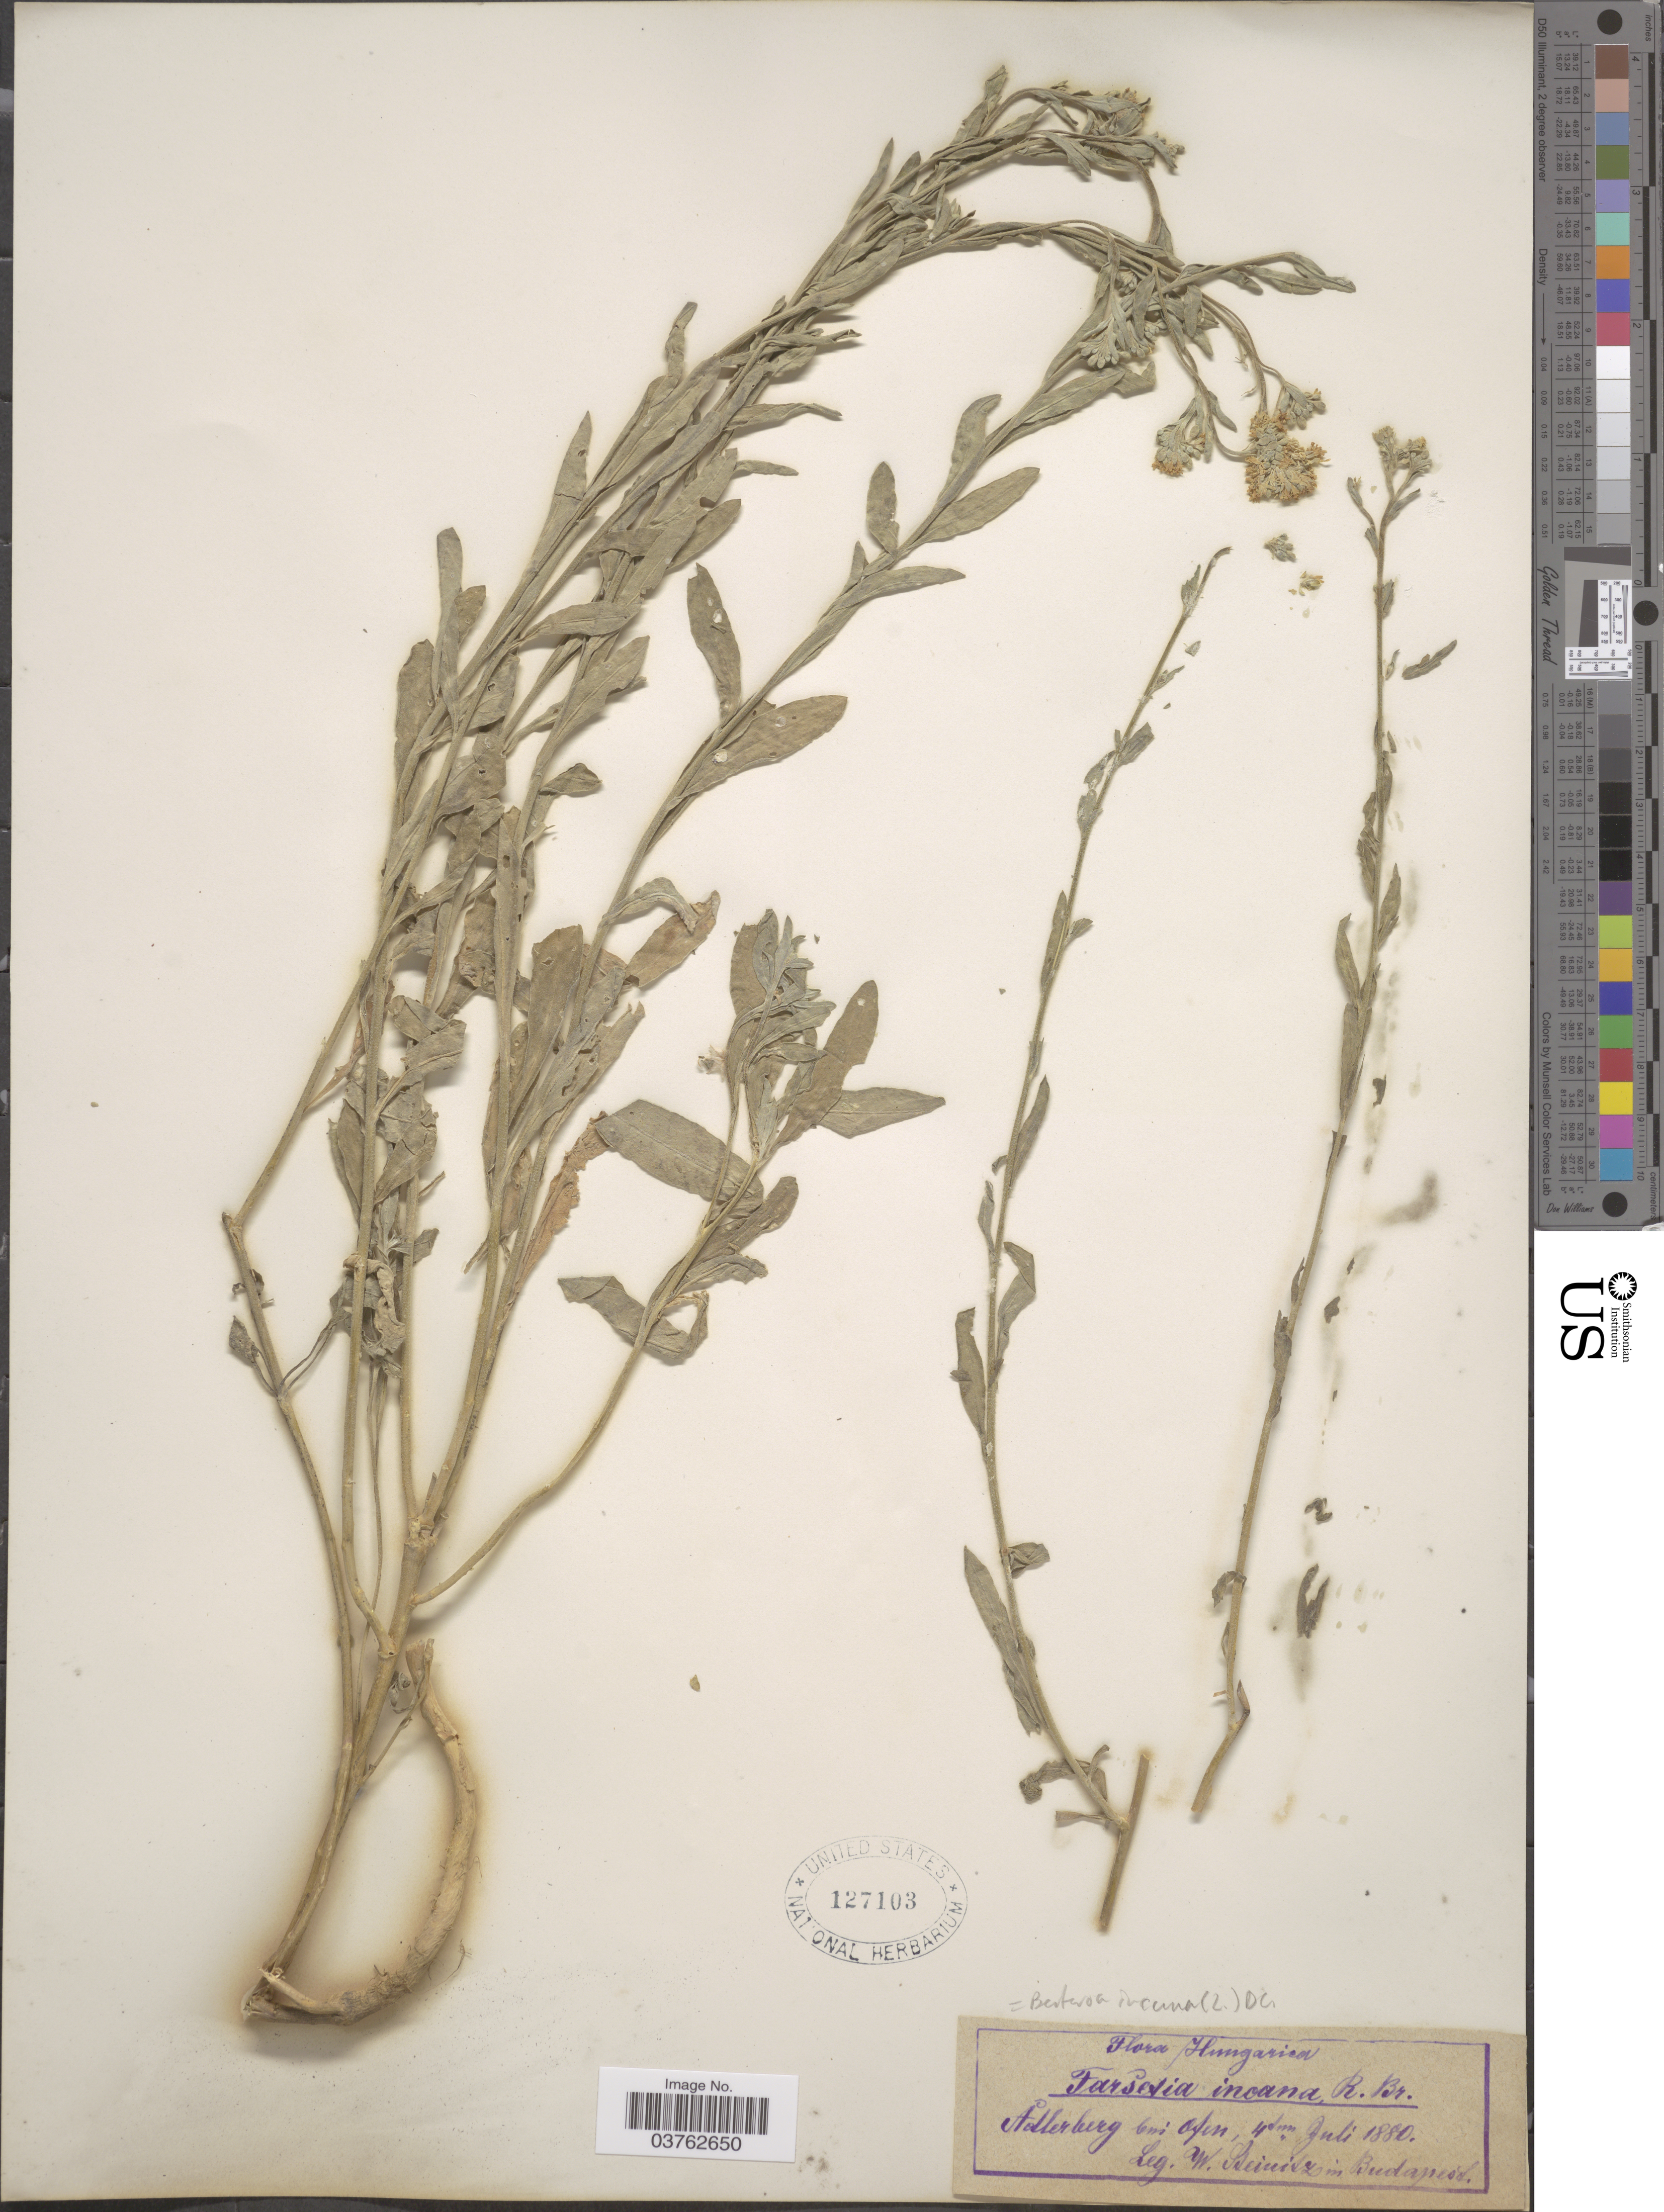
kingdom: Plantae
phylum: Tracheophyta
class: Magnoliopsida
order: Brassicales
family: Brassicaceae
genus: Berteroa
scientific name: Berteroa incana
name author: (L.) DC.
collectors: W. Reinitz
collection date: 1880-07-04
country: Hungary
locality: Allerberg bei Ofen.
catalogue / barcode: US 127103